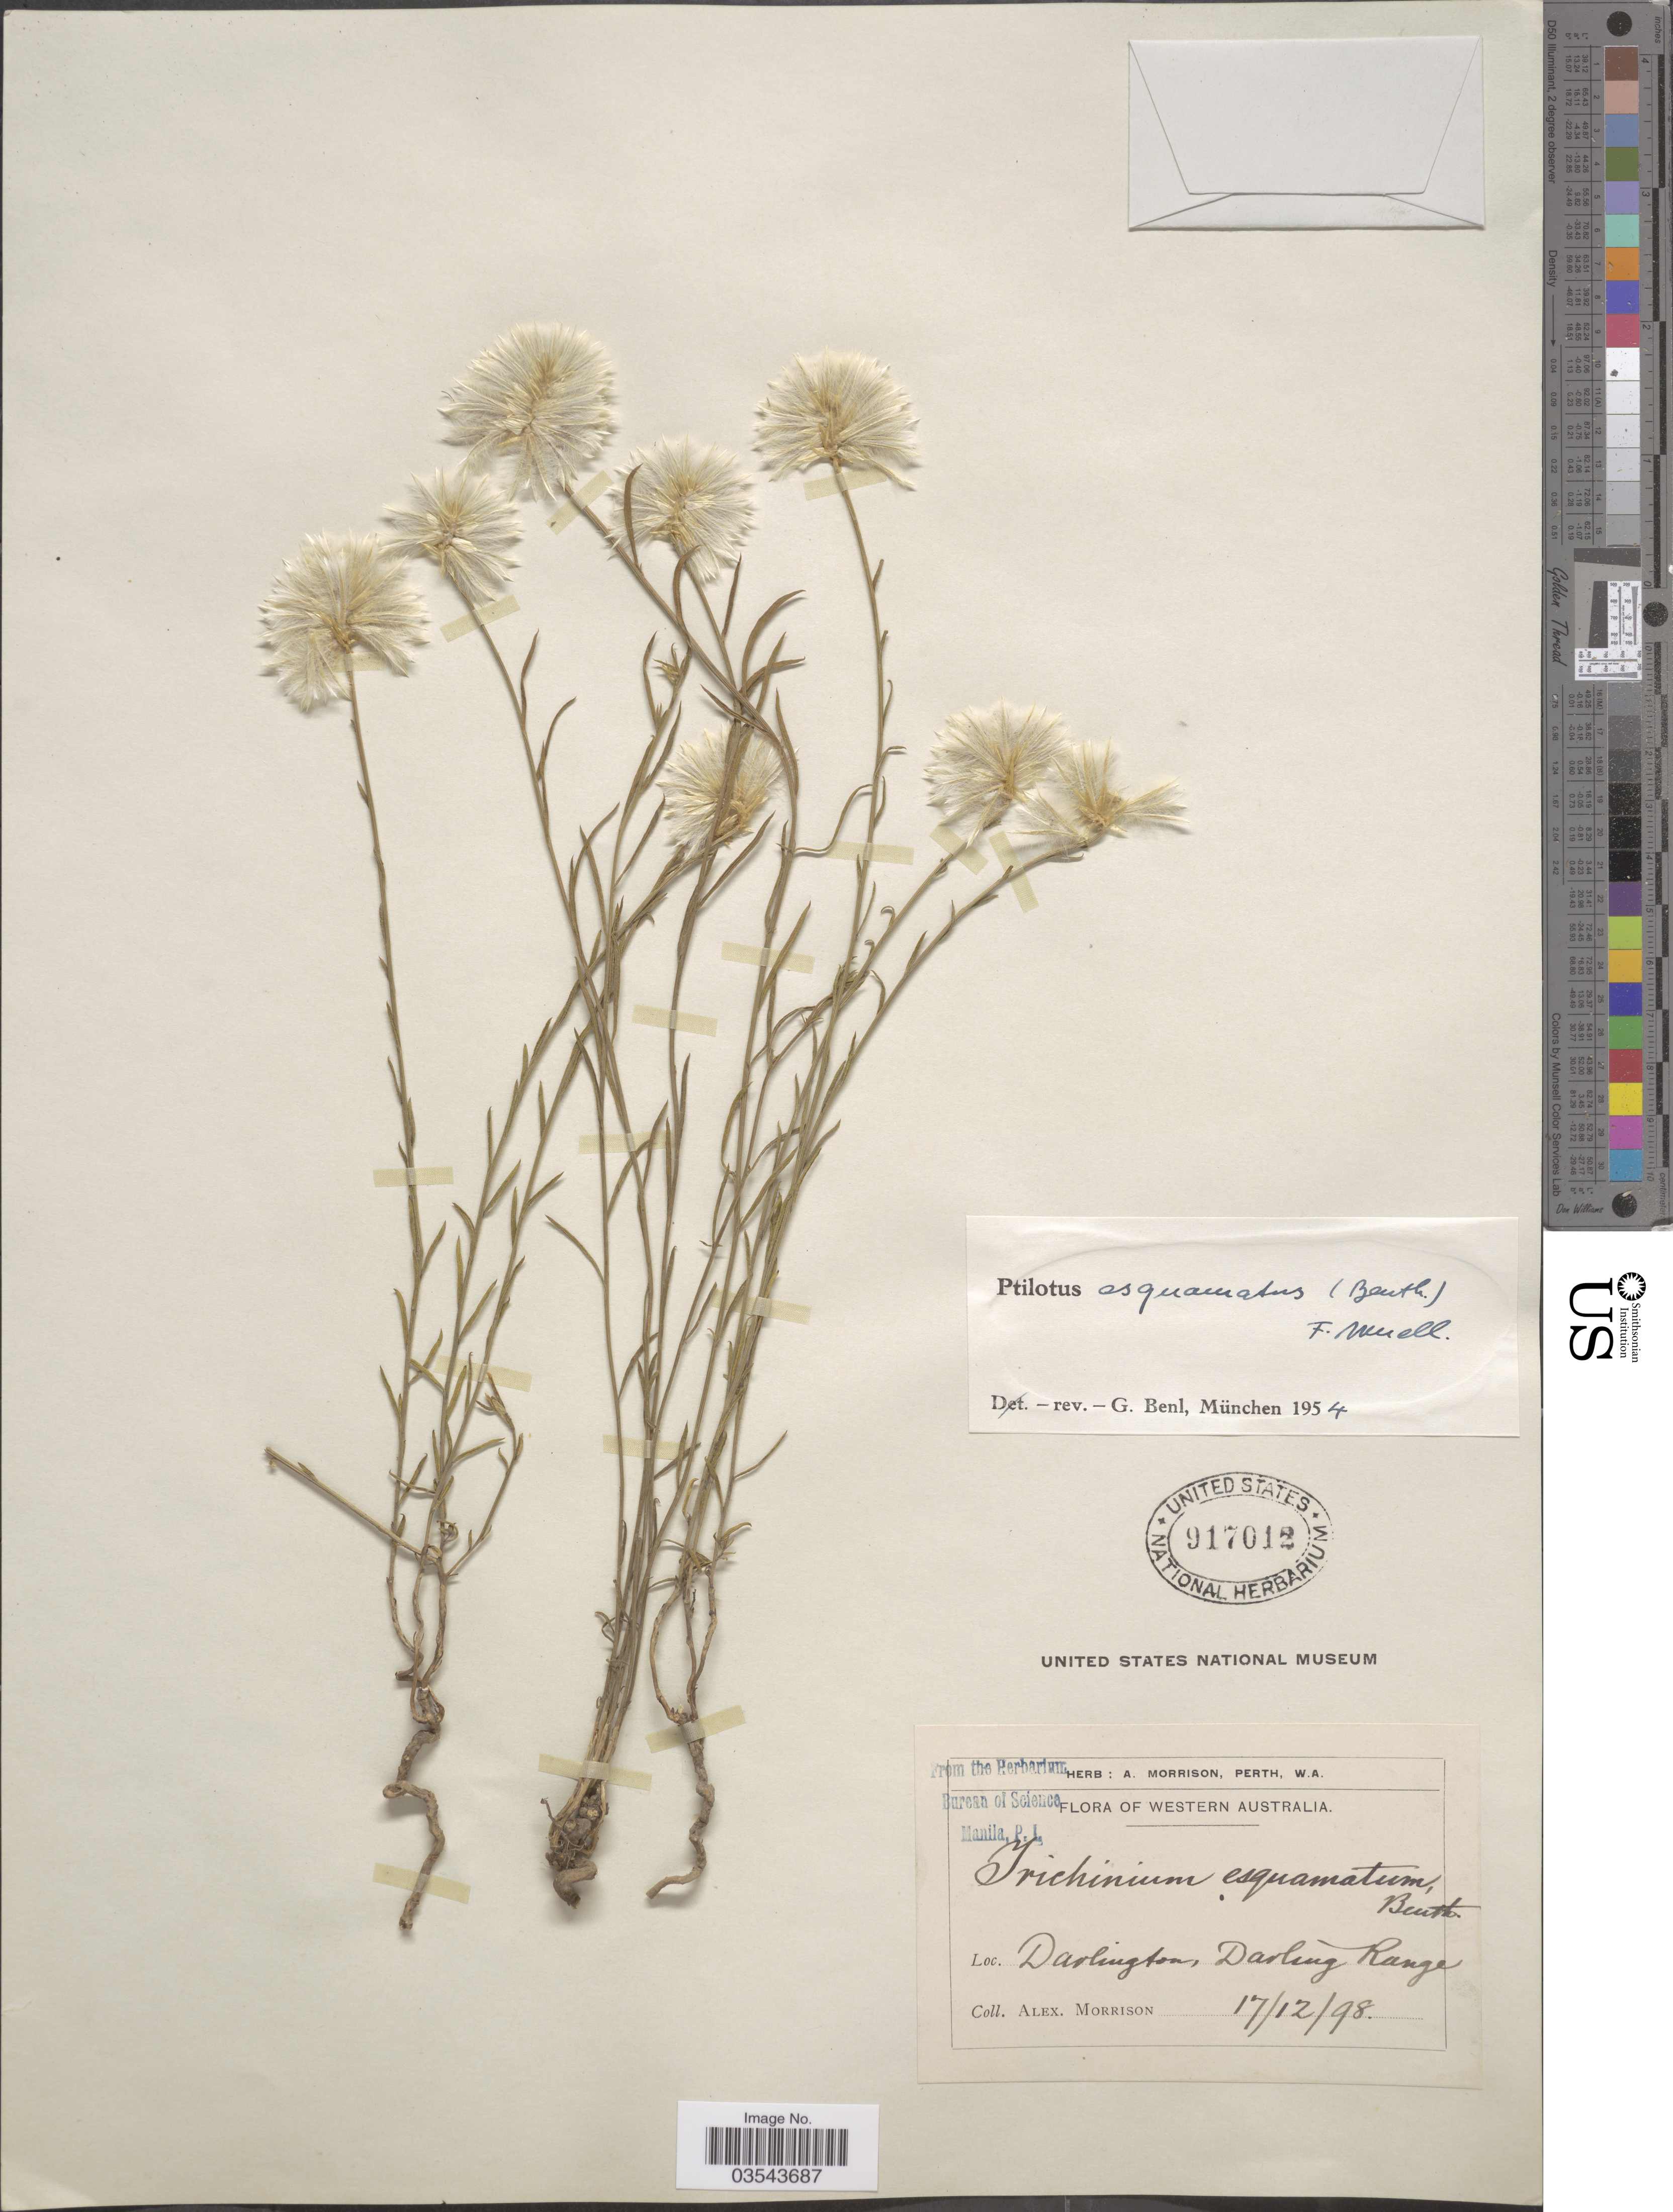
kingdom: Plantae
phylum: Tracheophyta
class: Magnoliopsida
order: Caryophyllales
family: Amaranthaceae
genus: Ptilotus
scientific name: Ptilotus esquamatus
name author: F. Muell.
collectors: A. Morrison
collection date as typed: Transcribed d/m/y: 17/12/98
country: Australia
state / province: Western Australia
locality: Darlington, Darling Range.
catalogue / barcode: US 917012